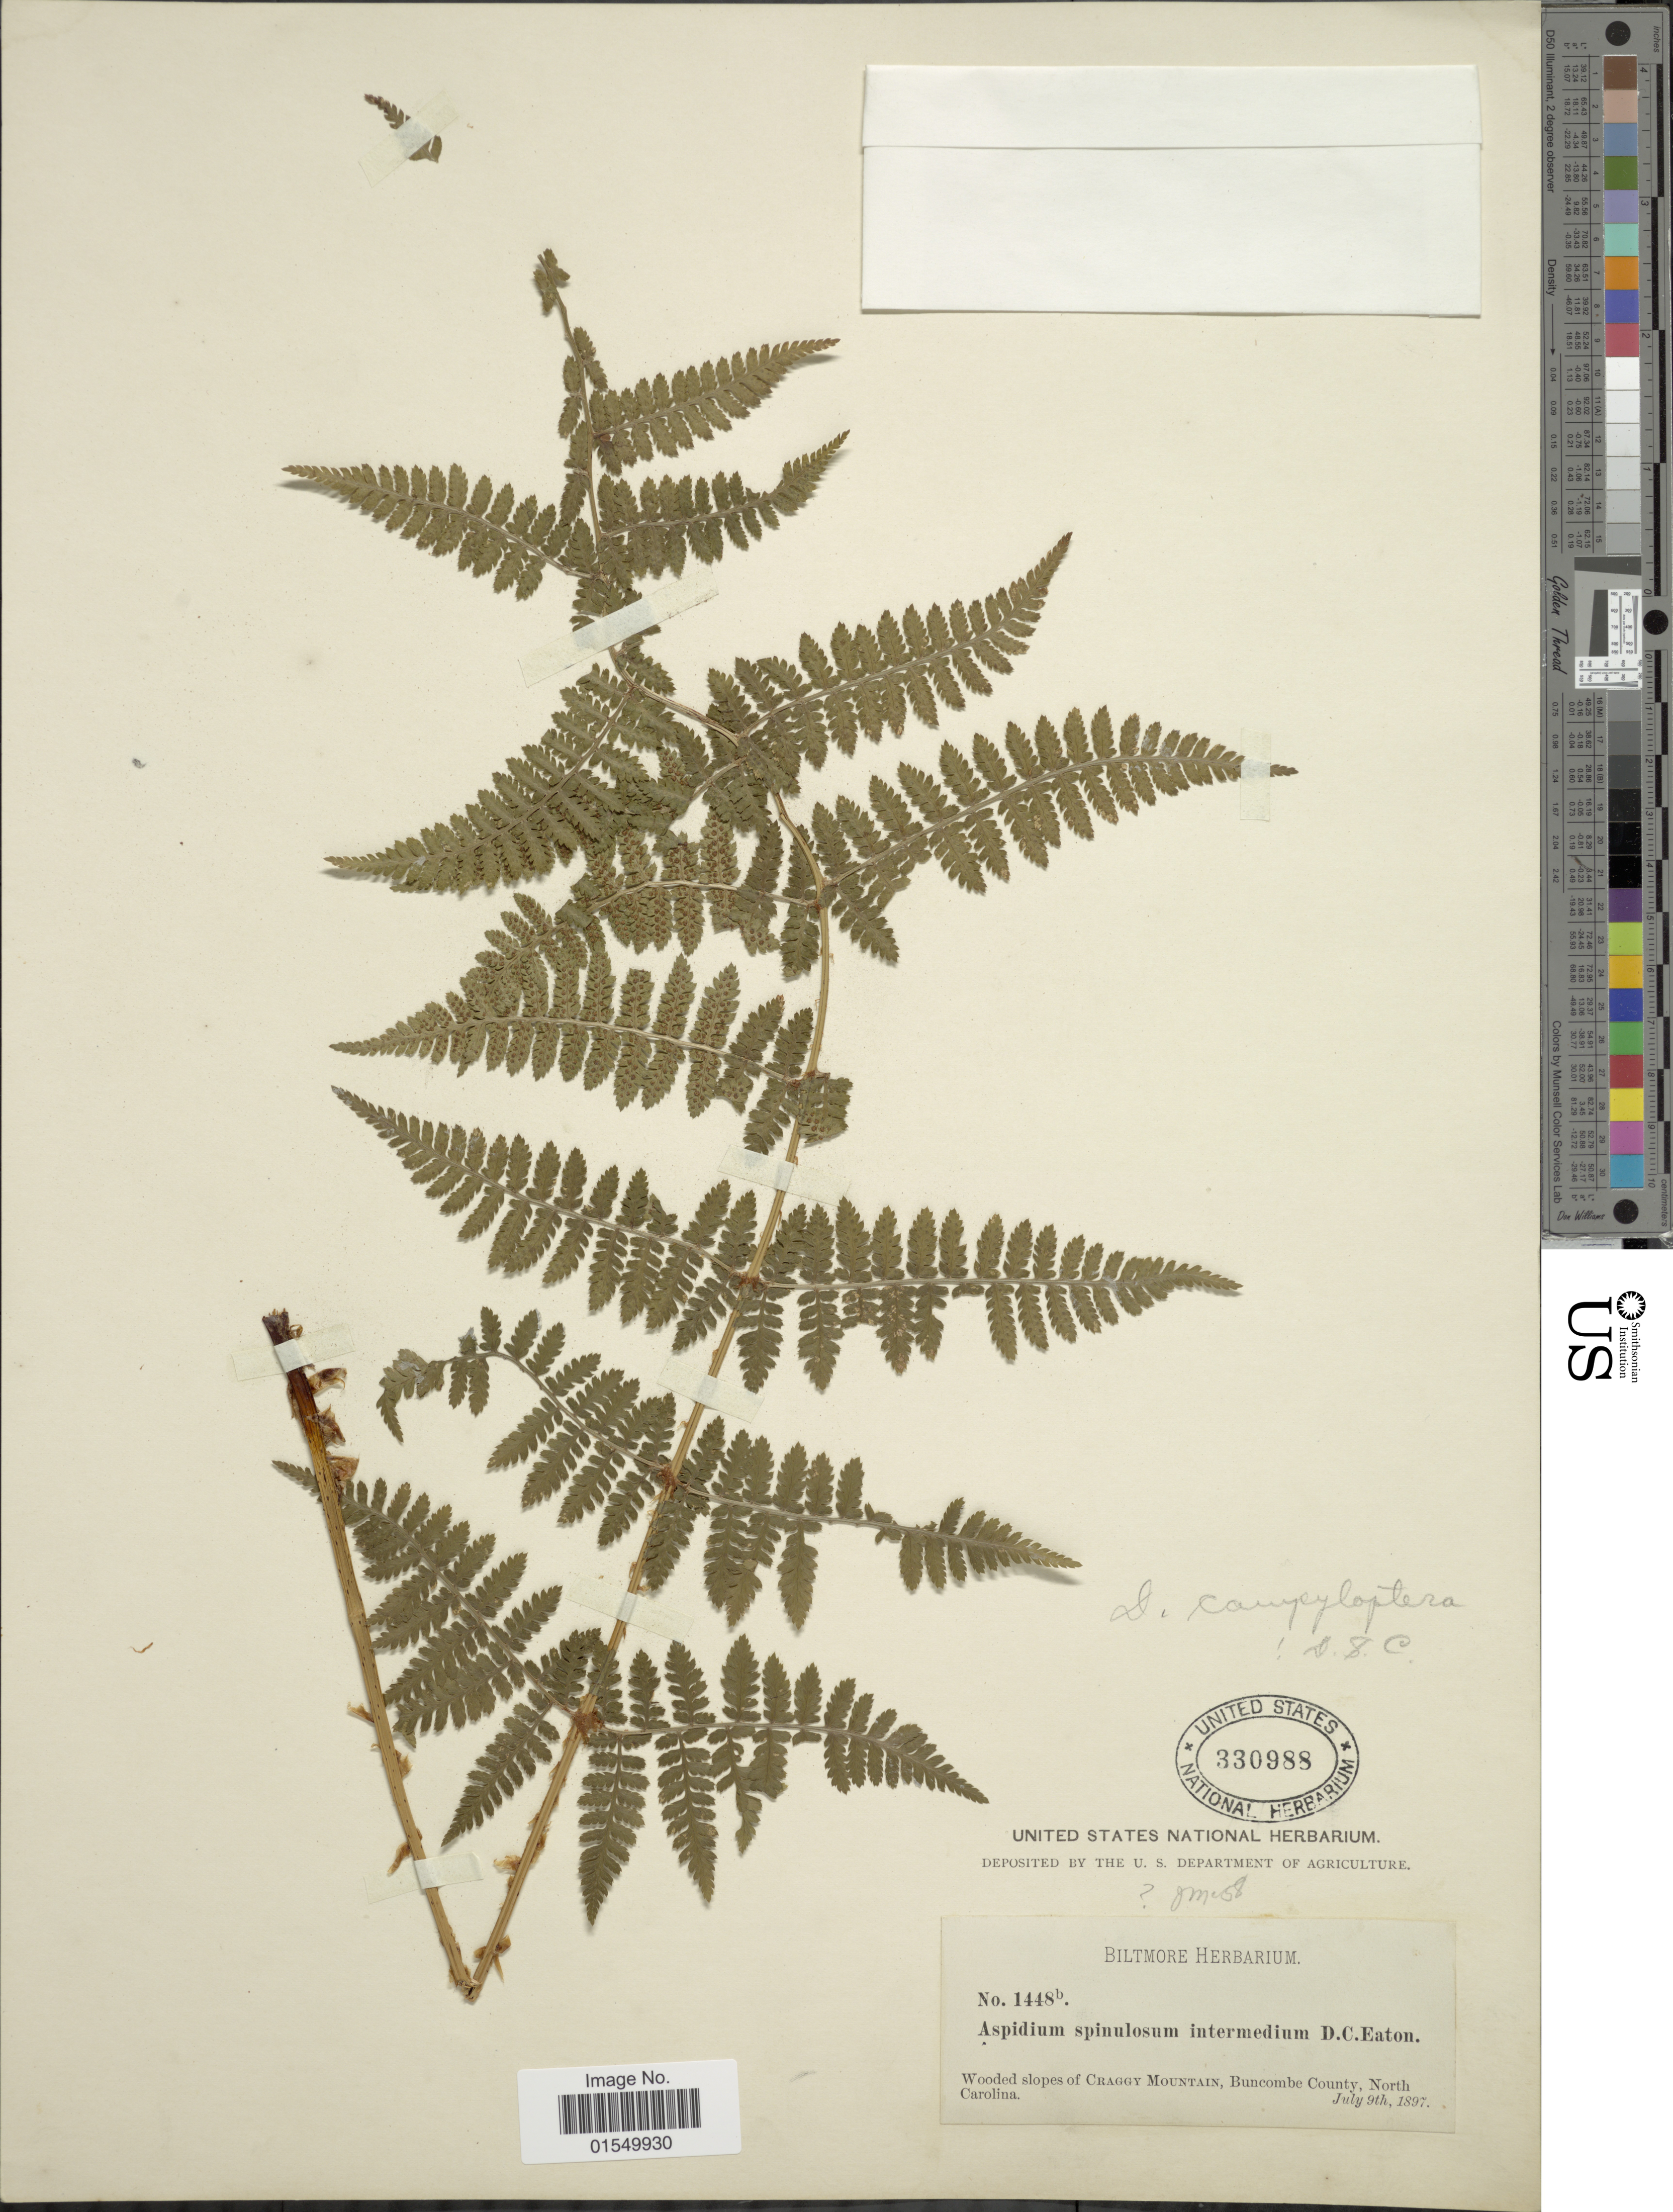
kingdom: Plantae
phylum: Tracheophyta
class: Polypodiopsida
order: Polypodiales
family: Dryopteridaceae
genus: Dryopteris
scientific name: Dryopteris campyloptera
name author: Clarkson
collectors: ex herb. Biltmore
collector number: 1448b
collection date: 1897-07-09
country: United States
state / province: North Carolina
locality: Wooded slopes of Craggy Mountain, Buncombe County, North Carolina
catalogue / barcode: US 330988